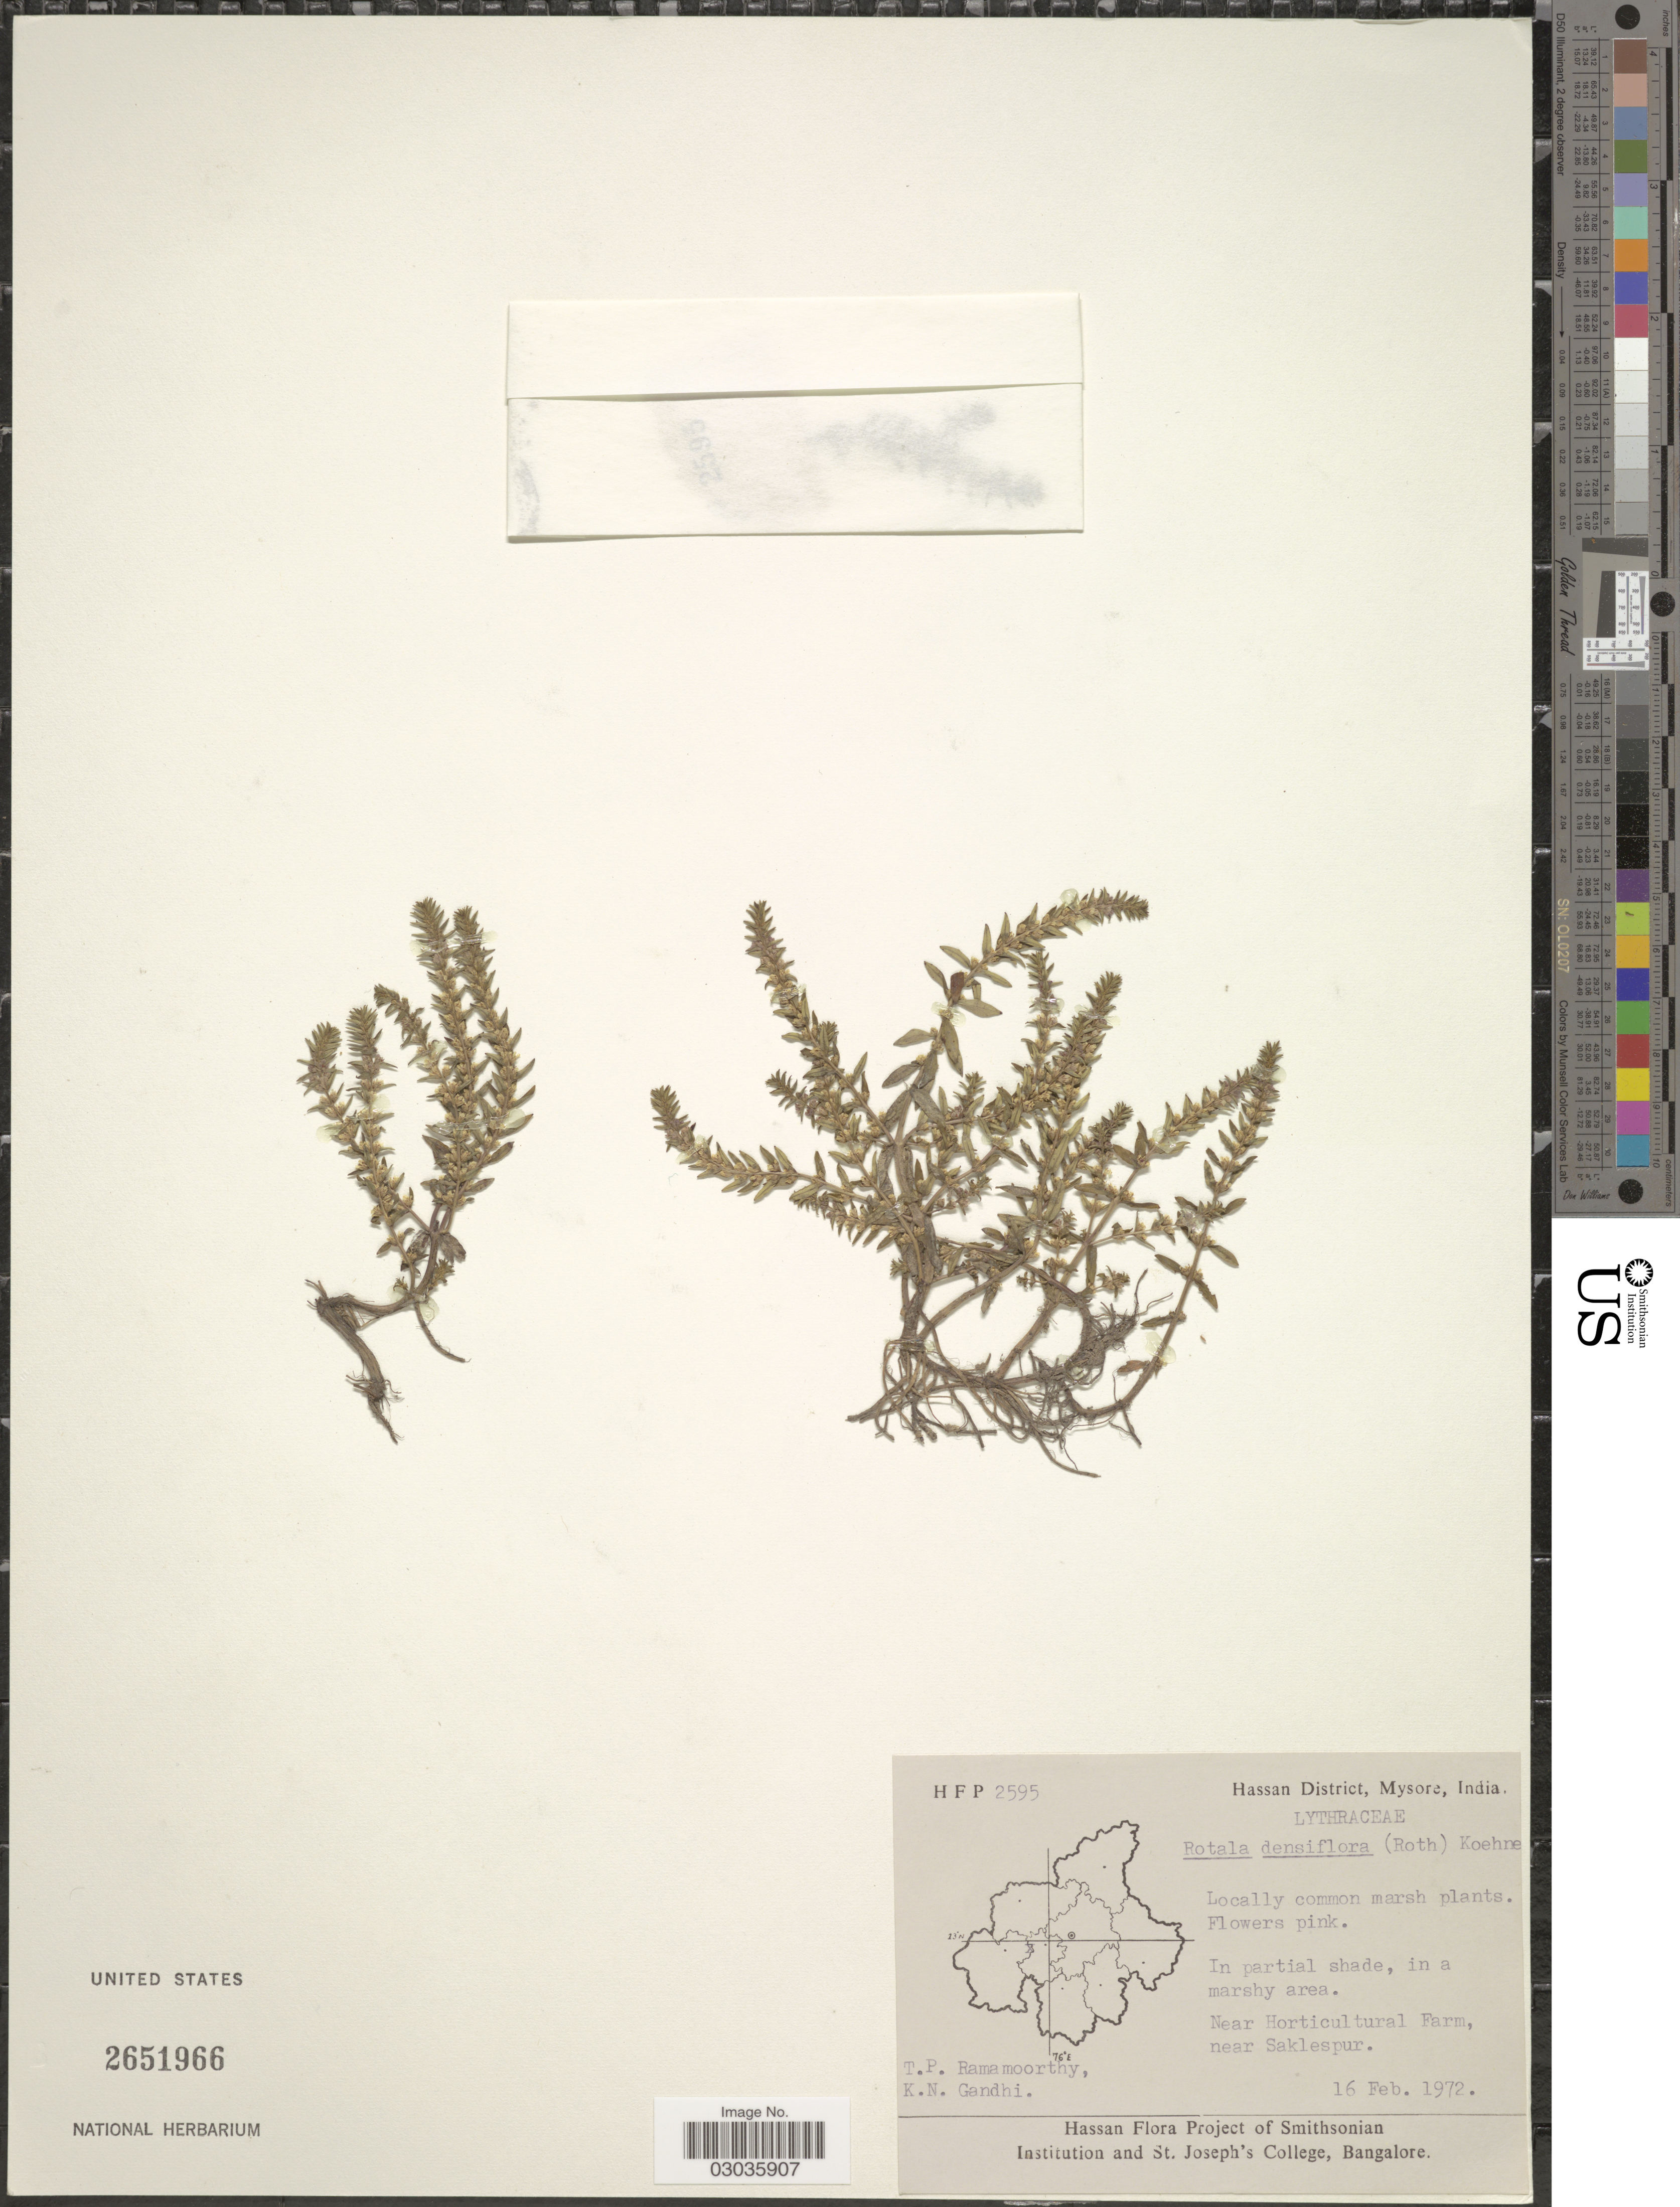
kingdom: Plantae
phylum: Tracheophyta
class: Magnoliopsida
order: Myrtales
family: Lythraceae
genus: Rotala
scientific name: Rotala densiflora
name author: (Roth) Koehne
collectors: T. P. Ramamoorthy & K. N. Gandhi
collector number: HFP2595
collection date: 1972-02-16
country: India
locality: Hassan District, Mysore, Near Horticultural Farm, near Saklespur.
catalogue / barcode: US 2651966